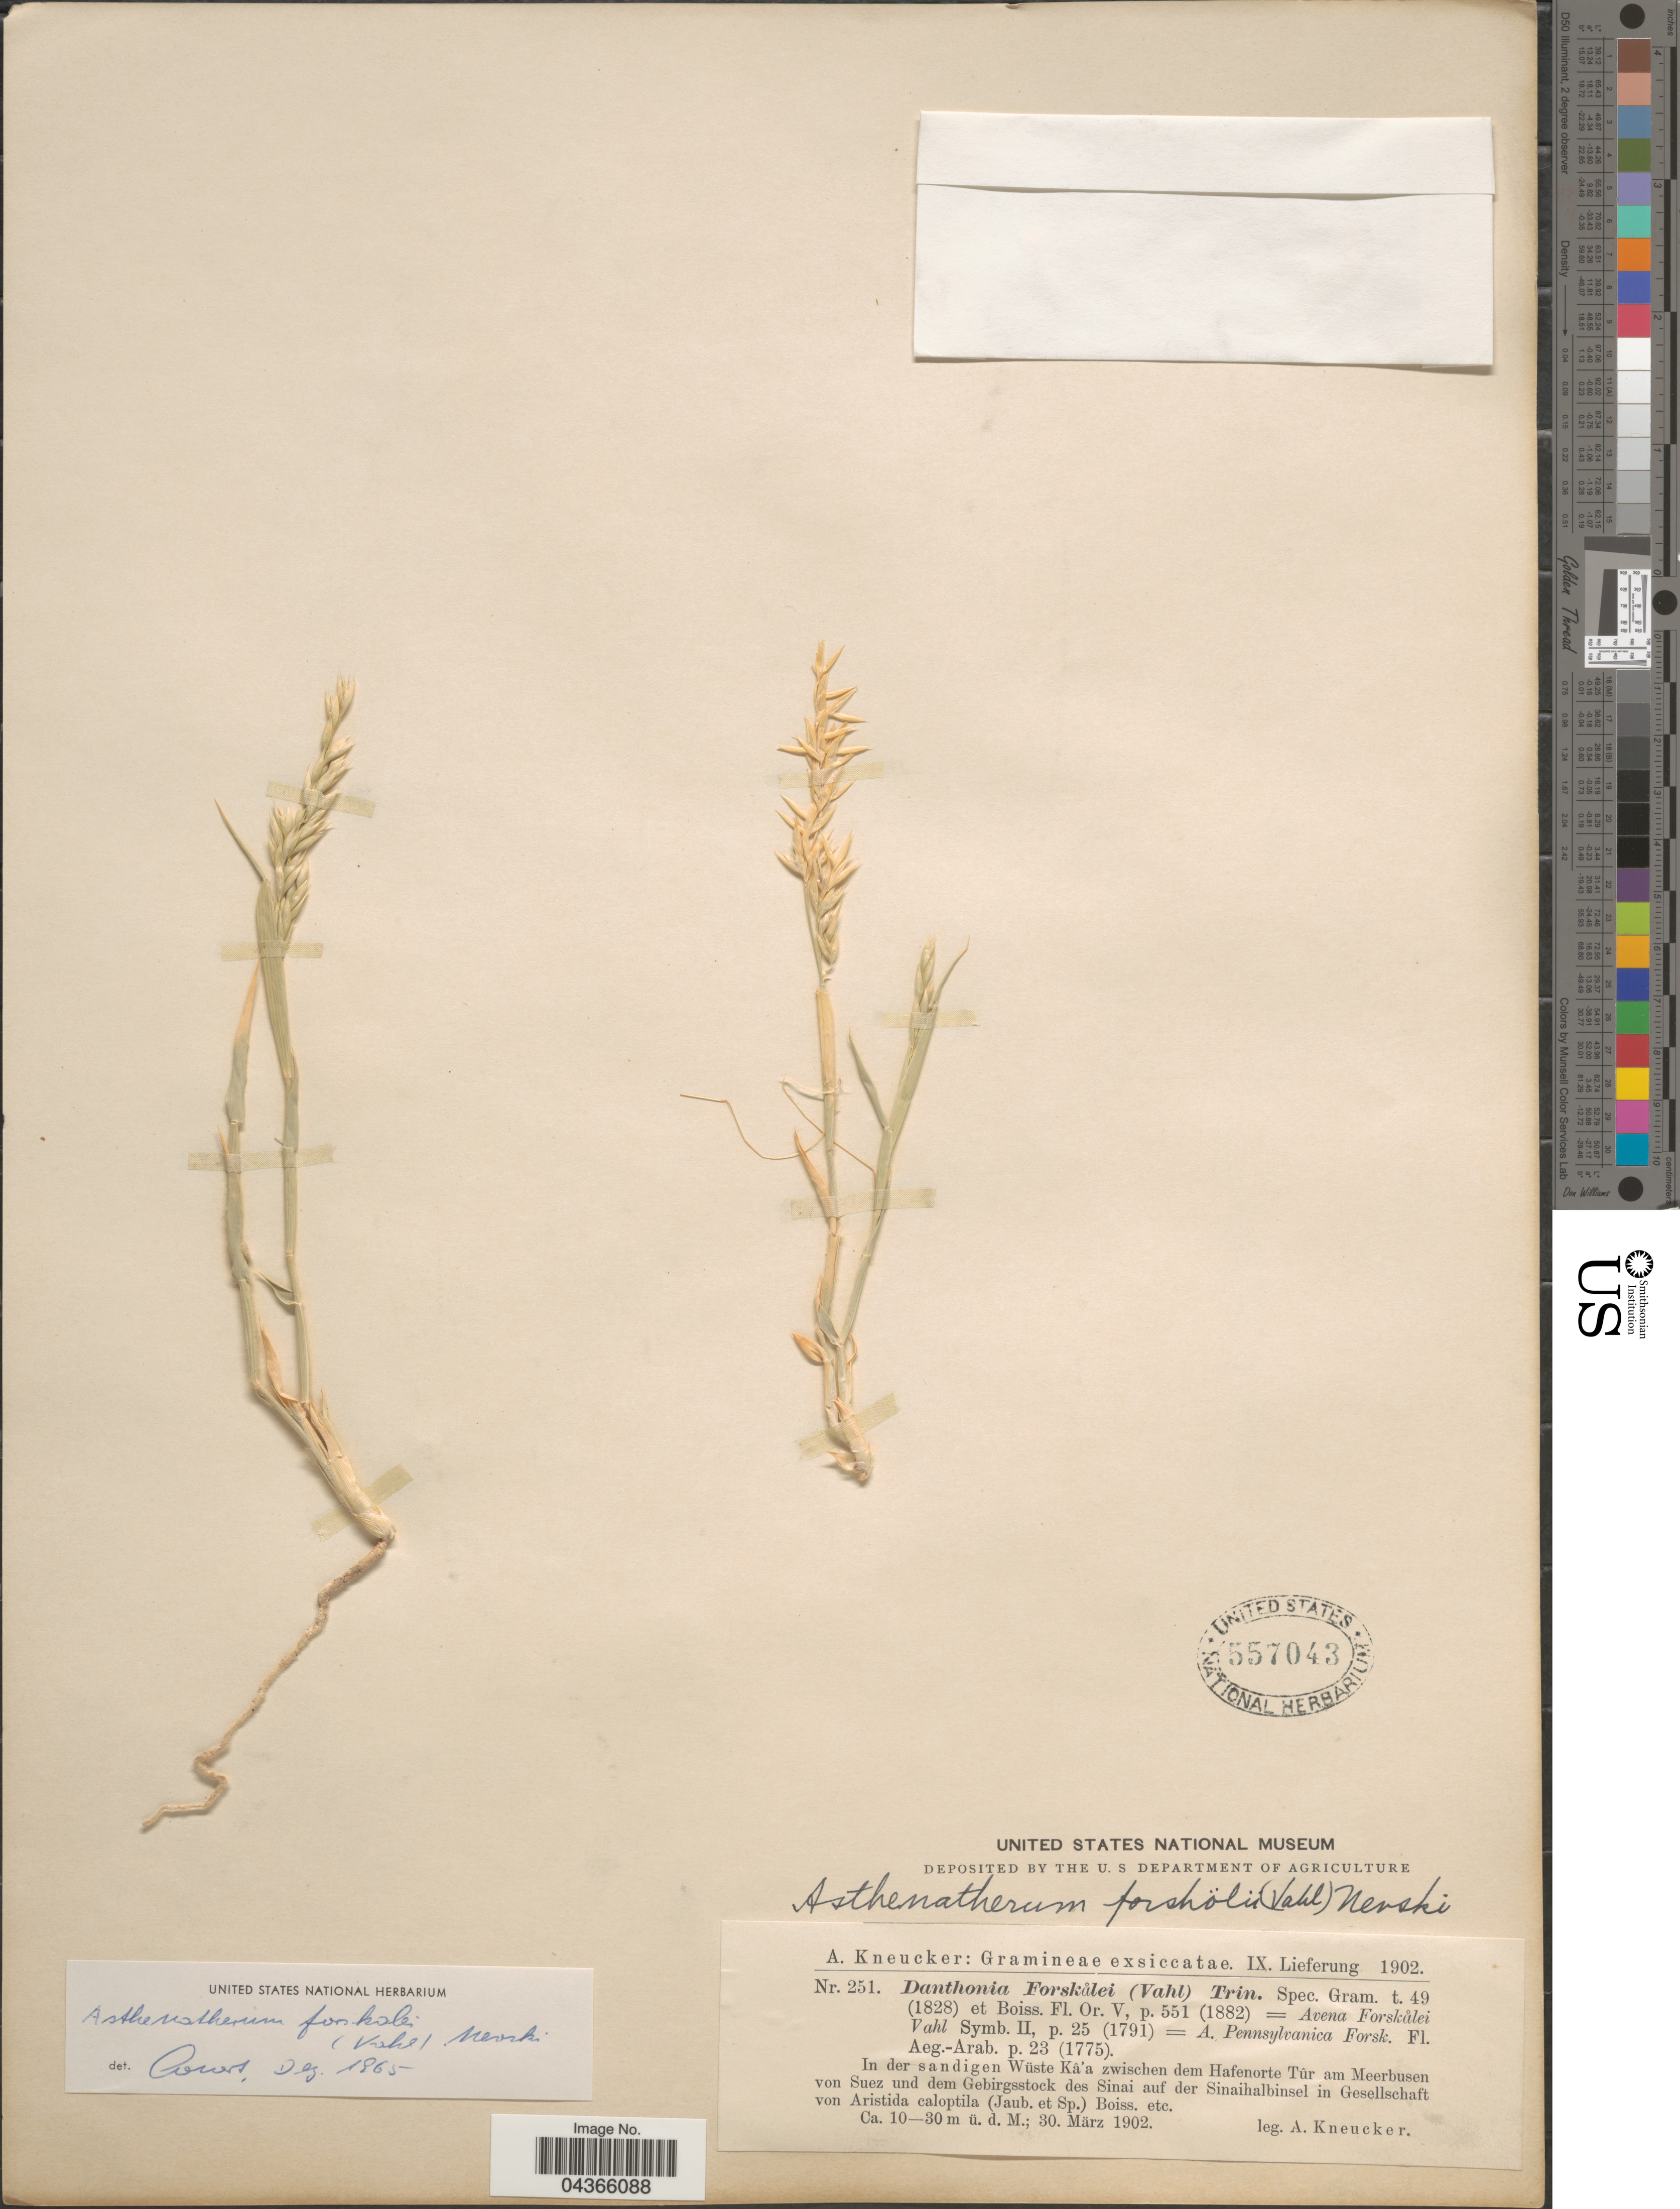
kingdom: Plantae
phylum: Tracheophyta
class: Liliopsida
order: Poales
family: Poaceae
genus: Centropodia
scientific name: Centropodia forsskalii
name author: (Vahl) Cope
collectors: A. Kneucker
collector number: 251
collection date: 1902-03-30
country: Egypt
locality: In der sandigen Wüste Ka'a zwischen dem Hafenorte Tûr am Meerbusen von Suez und dem Gebirgestock des Sinai auf der Sinaihalbinsel in Gesellschaft.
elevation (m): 10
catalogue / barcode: US 557043